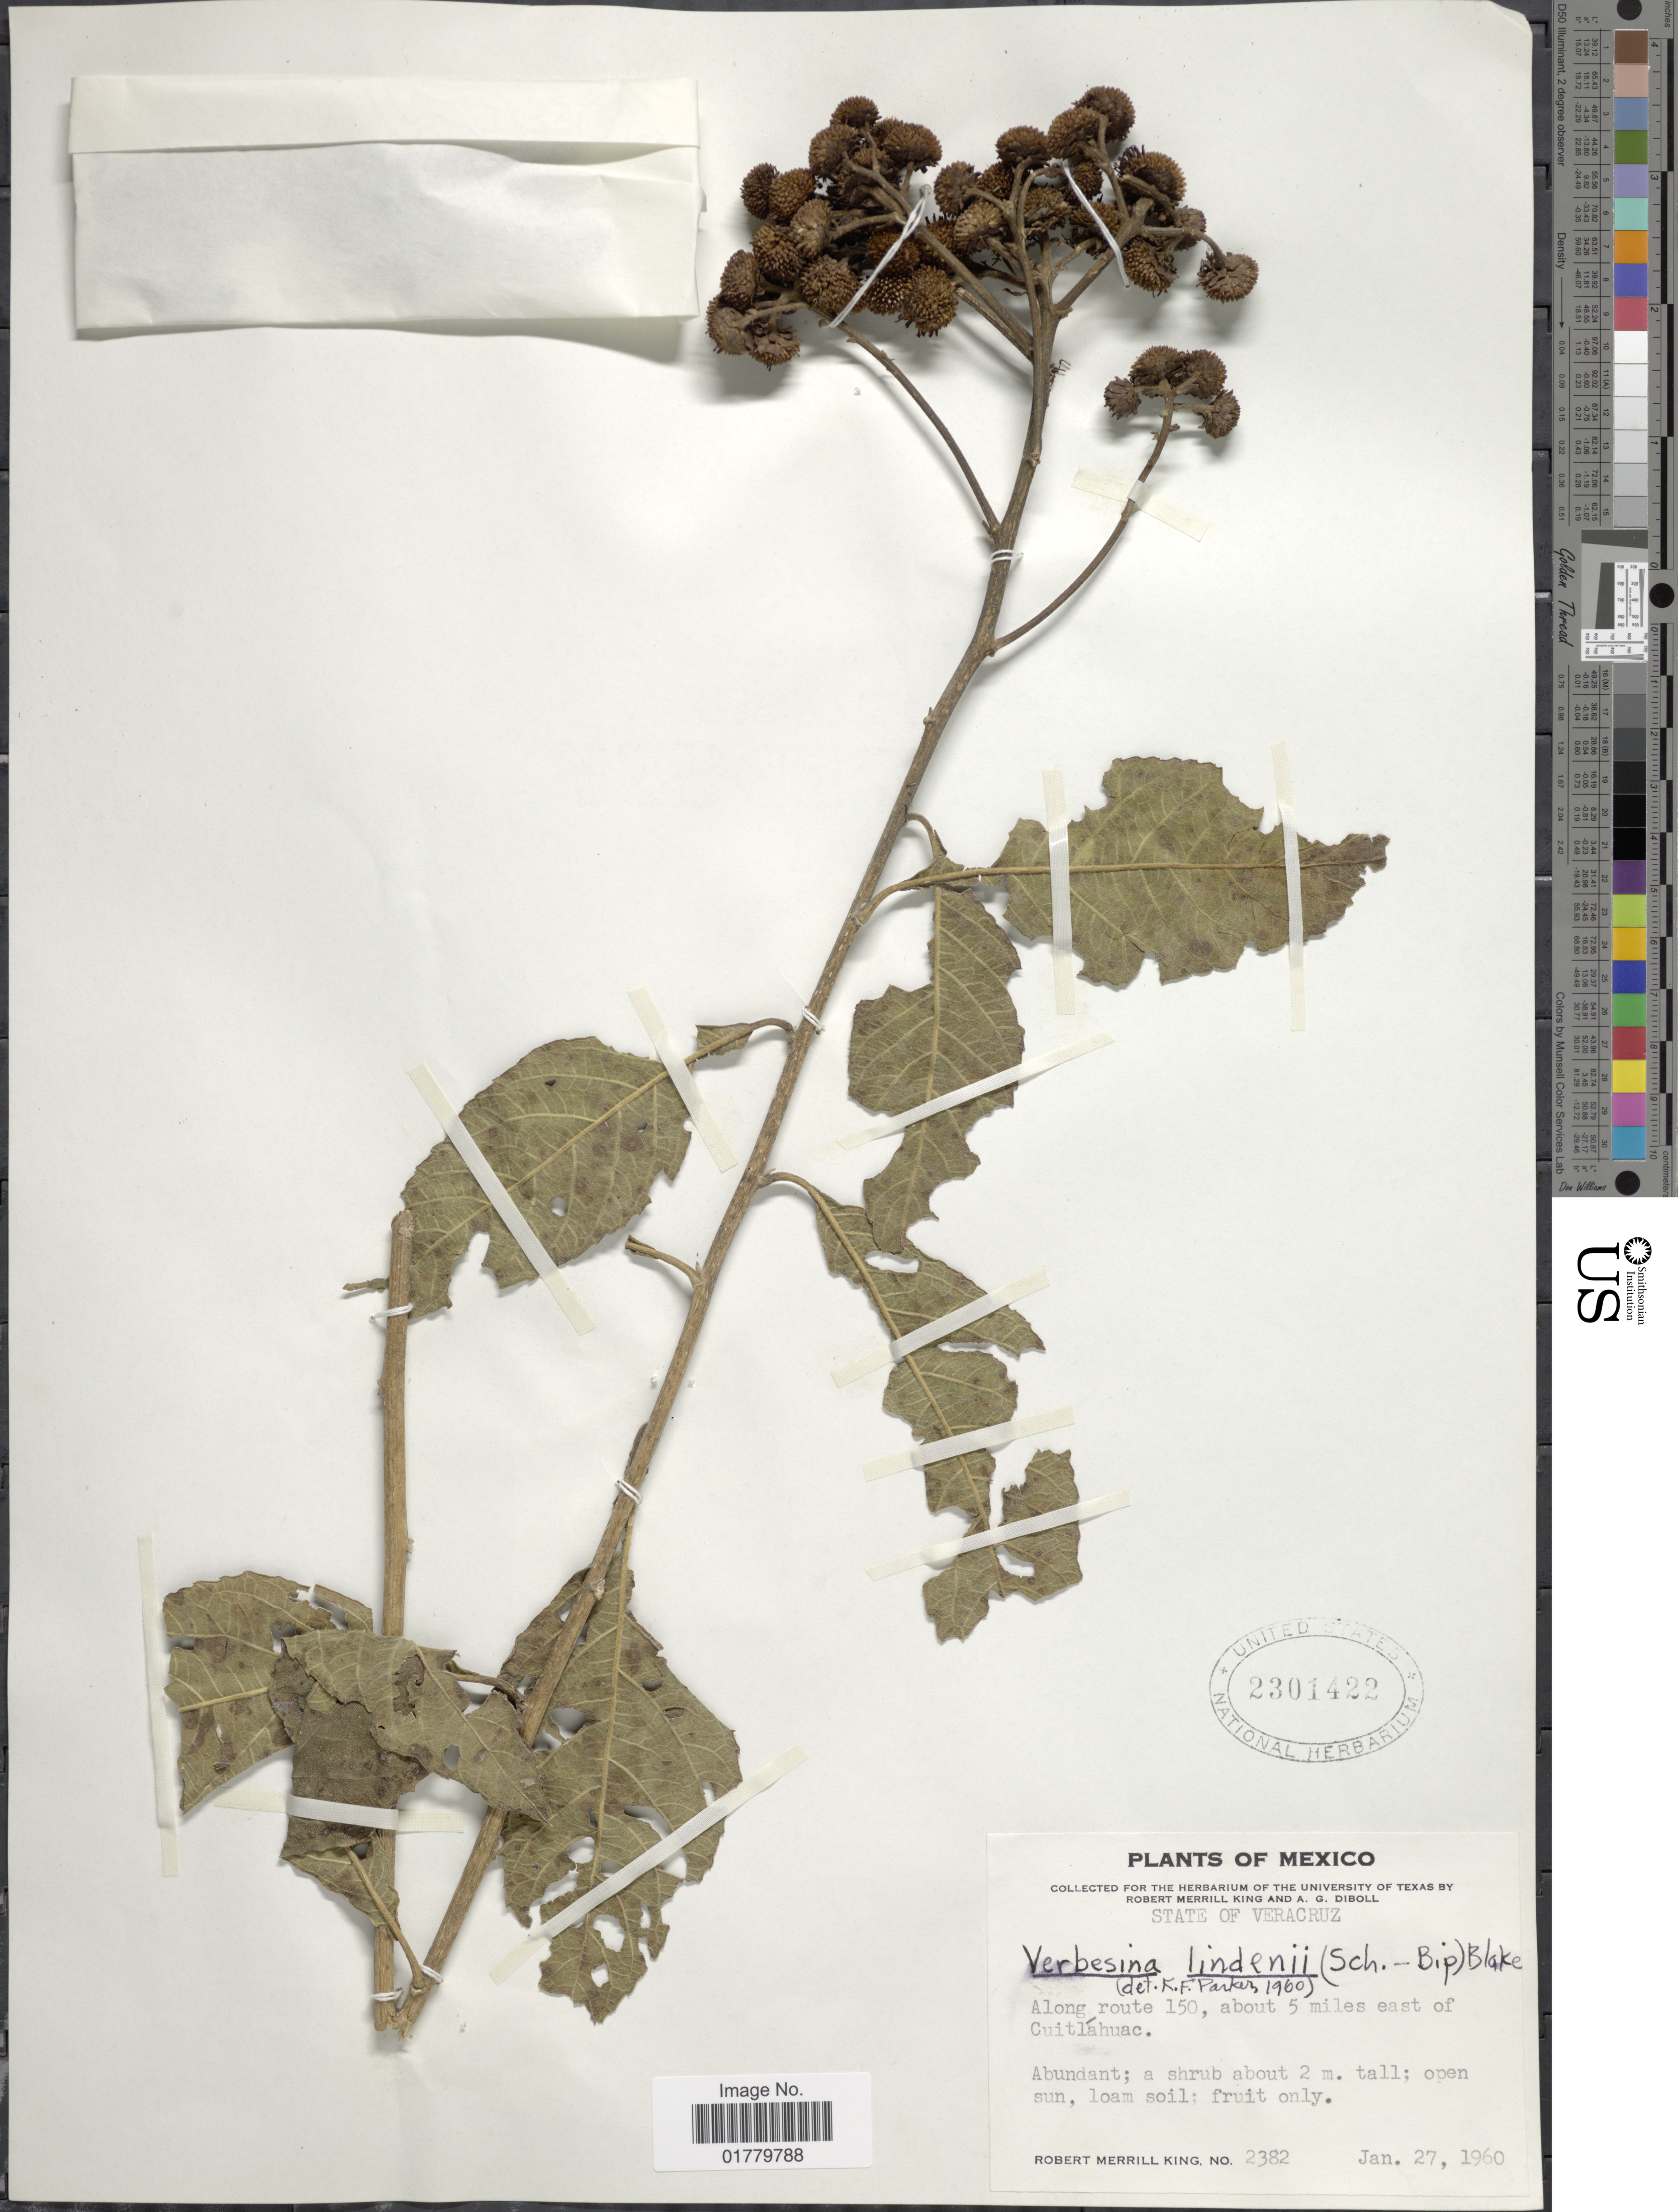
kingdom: Plantae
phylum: Tracheophyta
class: Magnoliopsida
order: Asterales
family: Asteraceae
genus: Verbesina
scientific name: Verbesina lindenii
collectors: R. M. King & A. Diboll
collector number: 2382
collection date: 1960-01-27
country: Mexico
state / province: Veracruz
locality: State of Veracruz. Along route 150, about 5 miles east of Cuitláhuac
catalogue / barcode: US 2301422